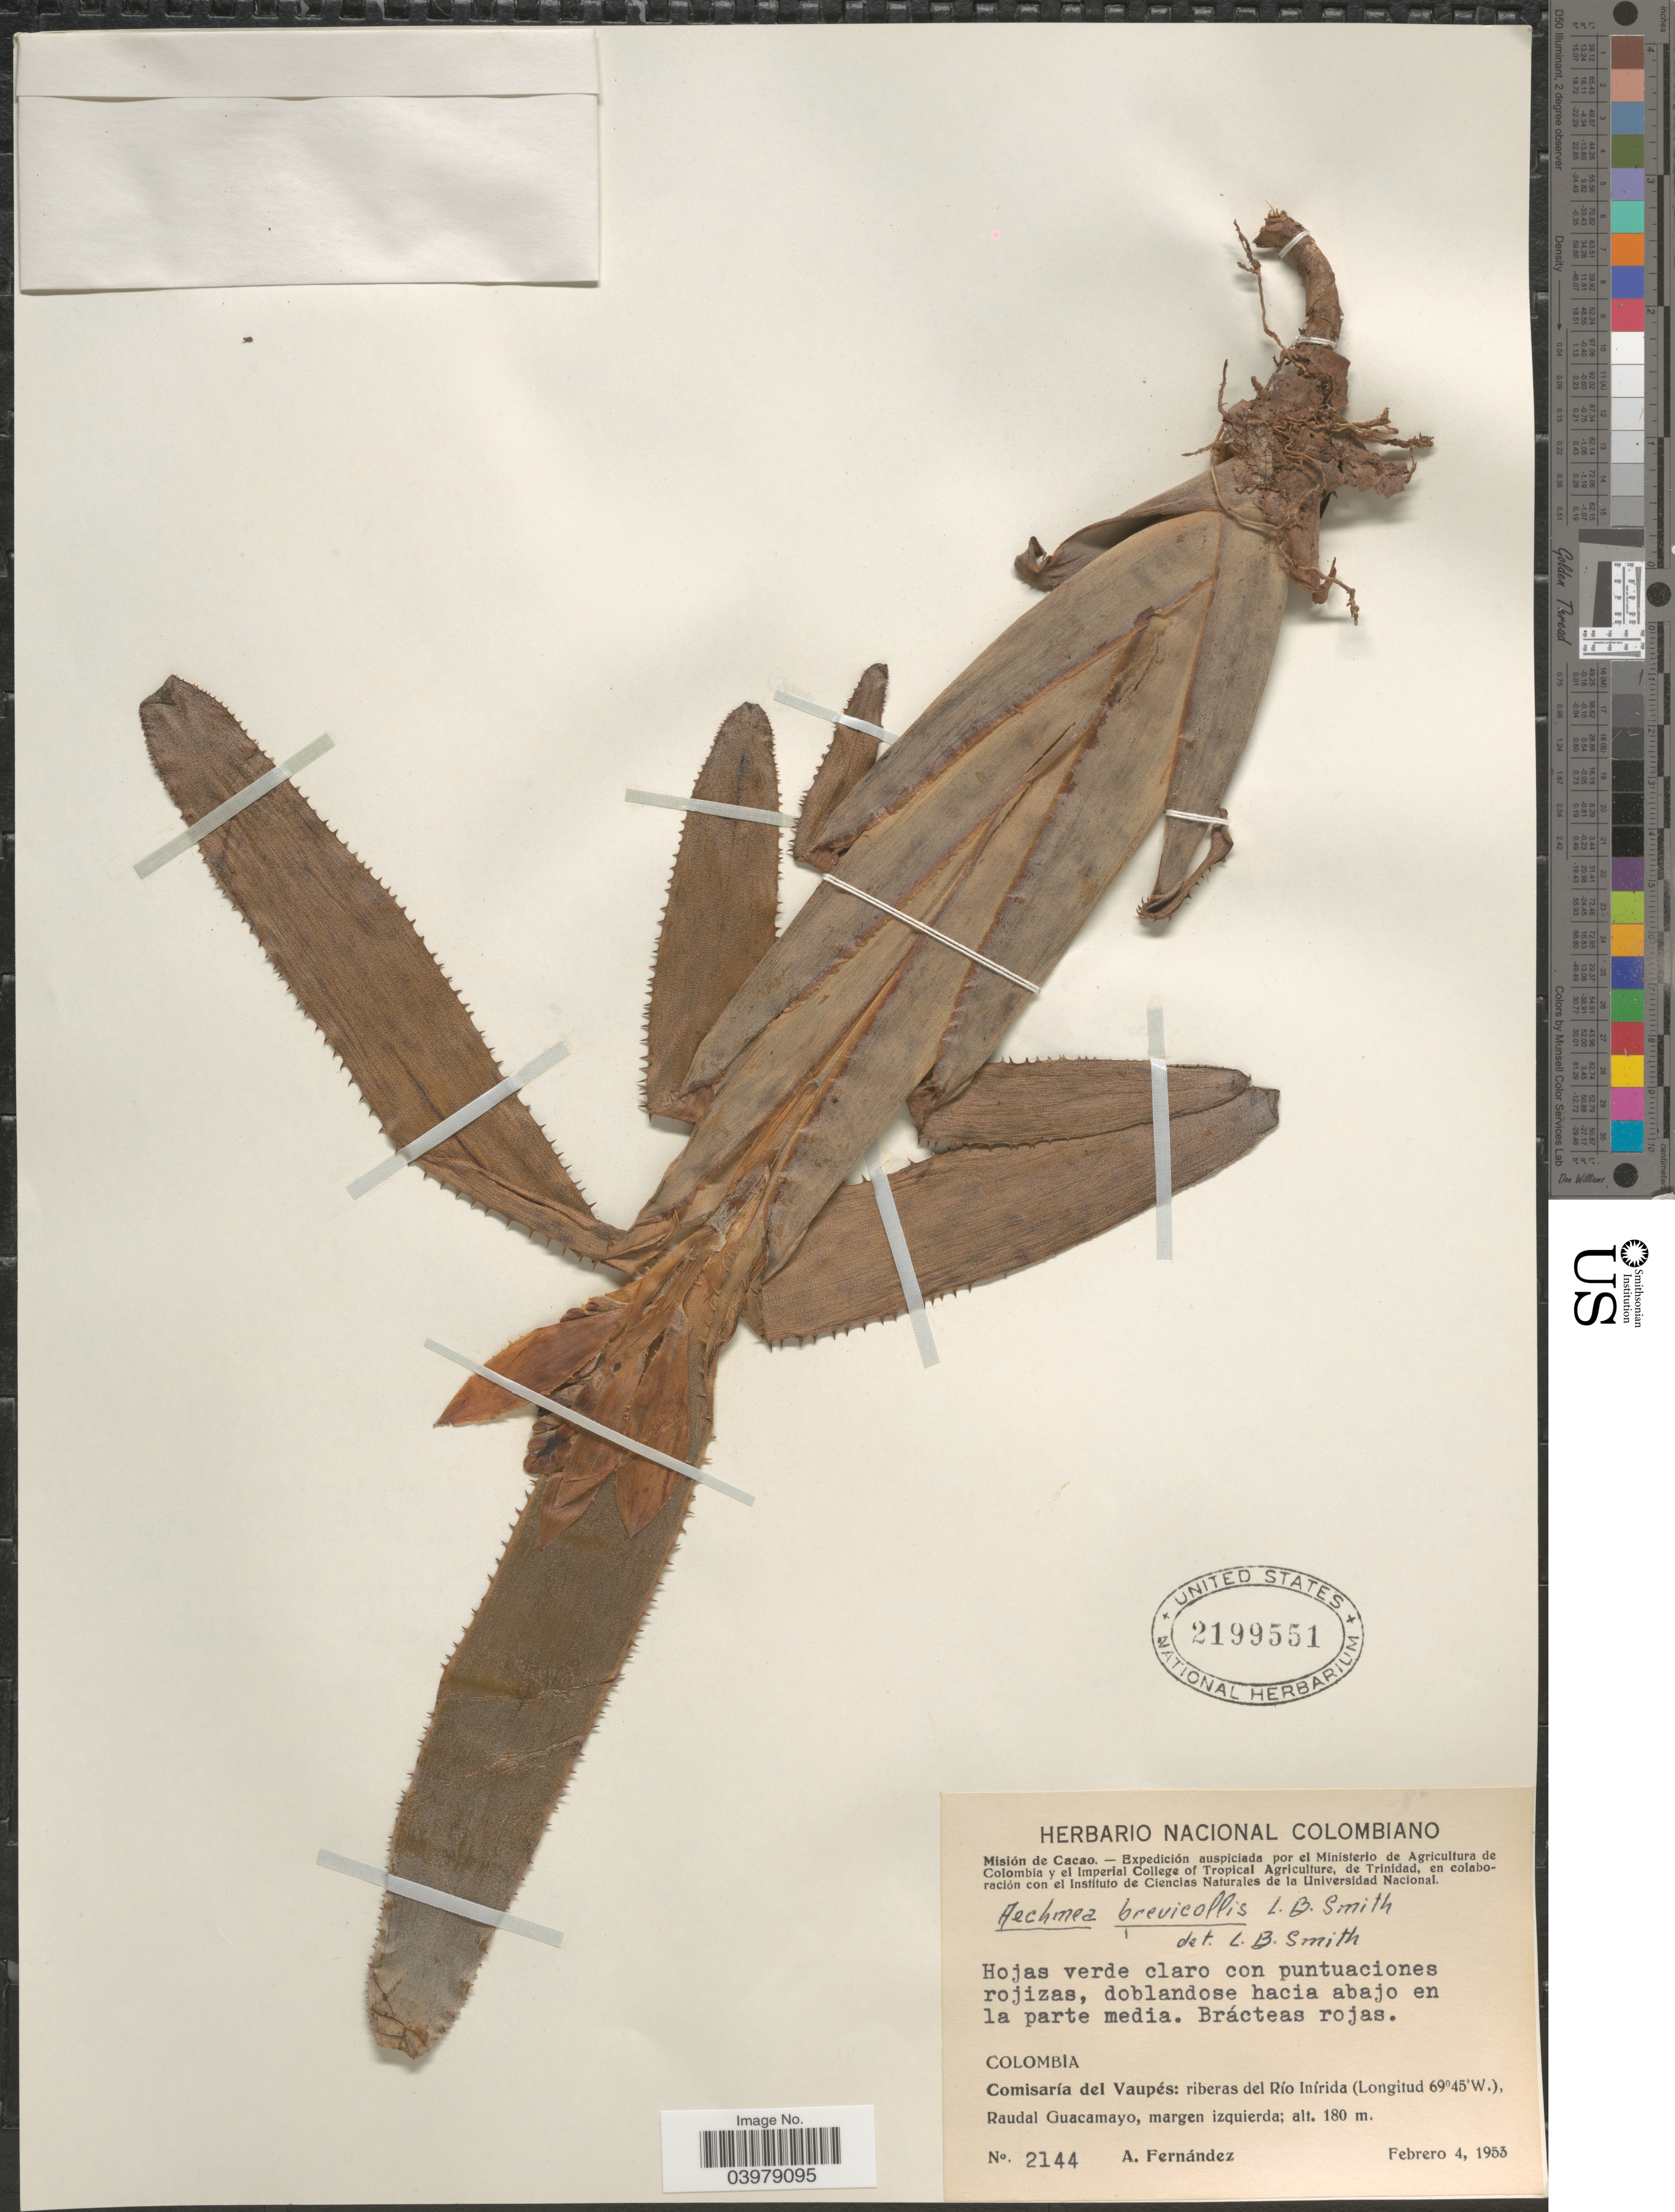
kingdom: Plantae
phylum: Tracheophyta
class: Liliopsida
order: Poales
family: Bromeliaceae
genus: Aechmea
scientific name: Aechmea brevicollis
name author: L.B. Sm.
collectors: A. Fernández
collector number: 2144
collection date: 1953-02-04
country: Colombia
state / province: Vaupés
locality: Misión de Cacao. Comisaría del Vaupés: riberas del Río Inírida, Raudal Guacamayo, margen izquierda.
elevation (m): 180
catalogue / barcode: US 2199551